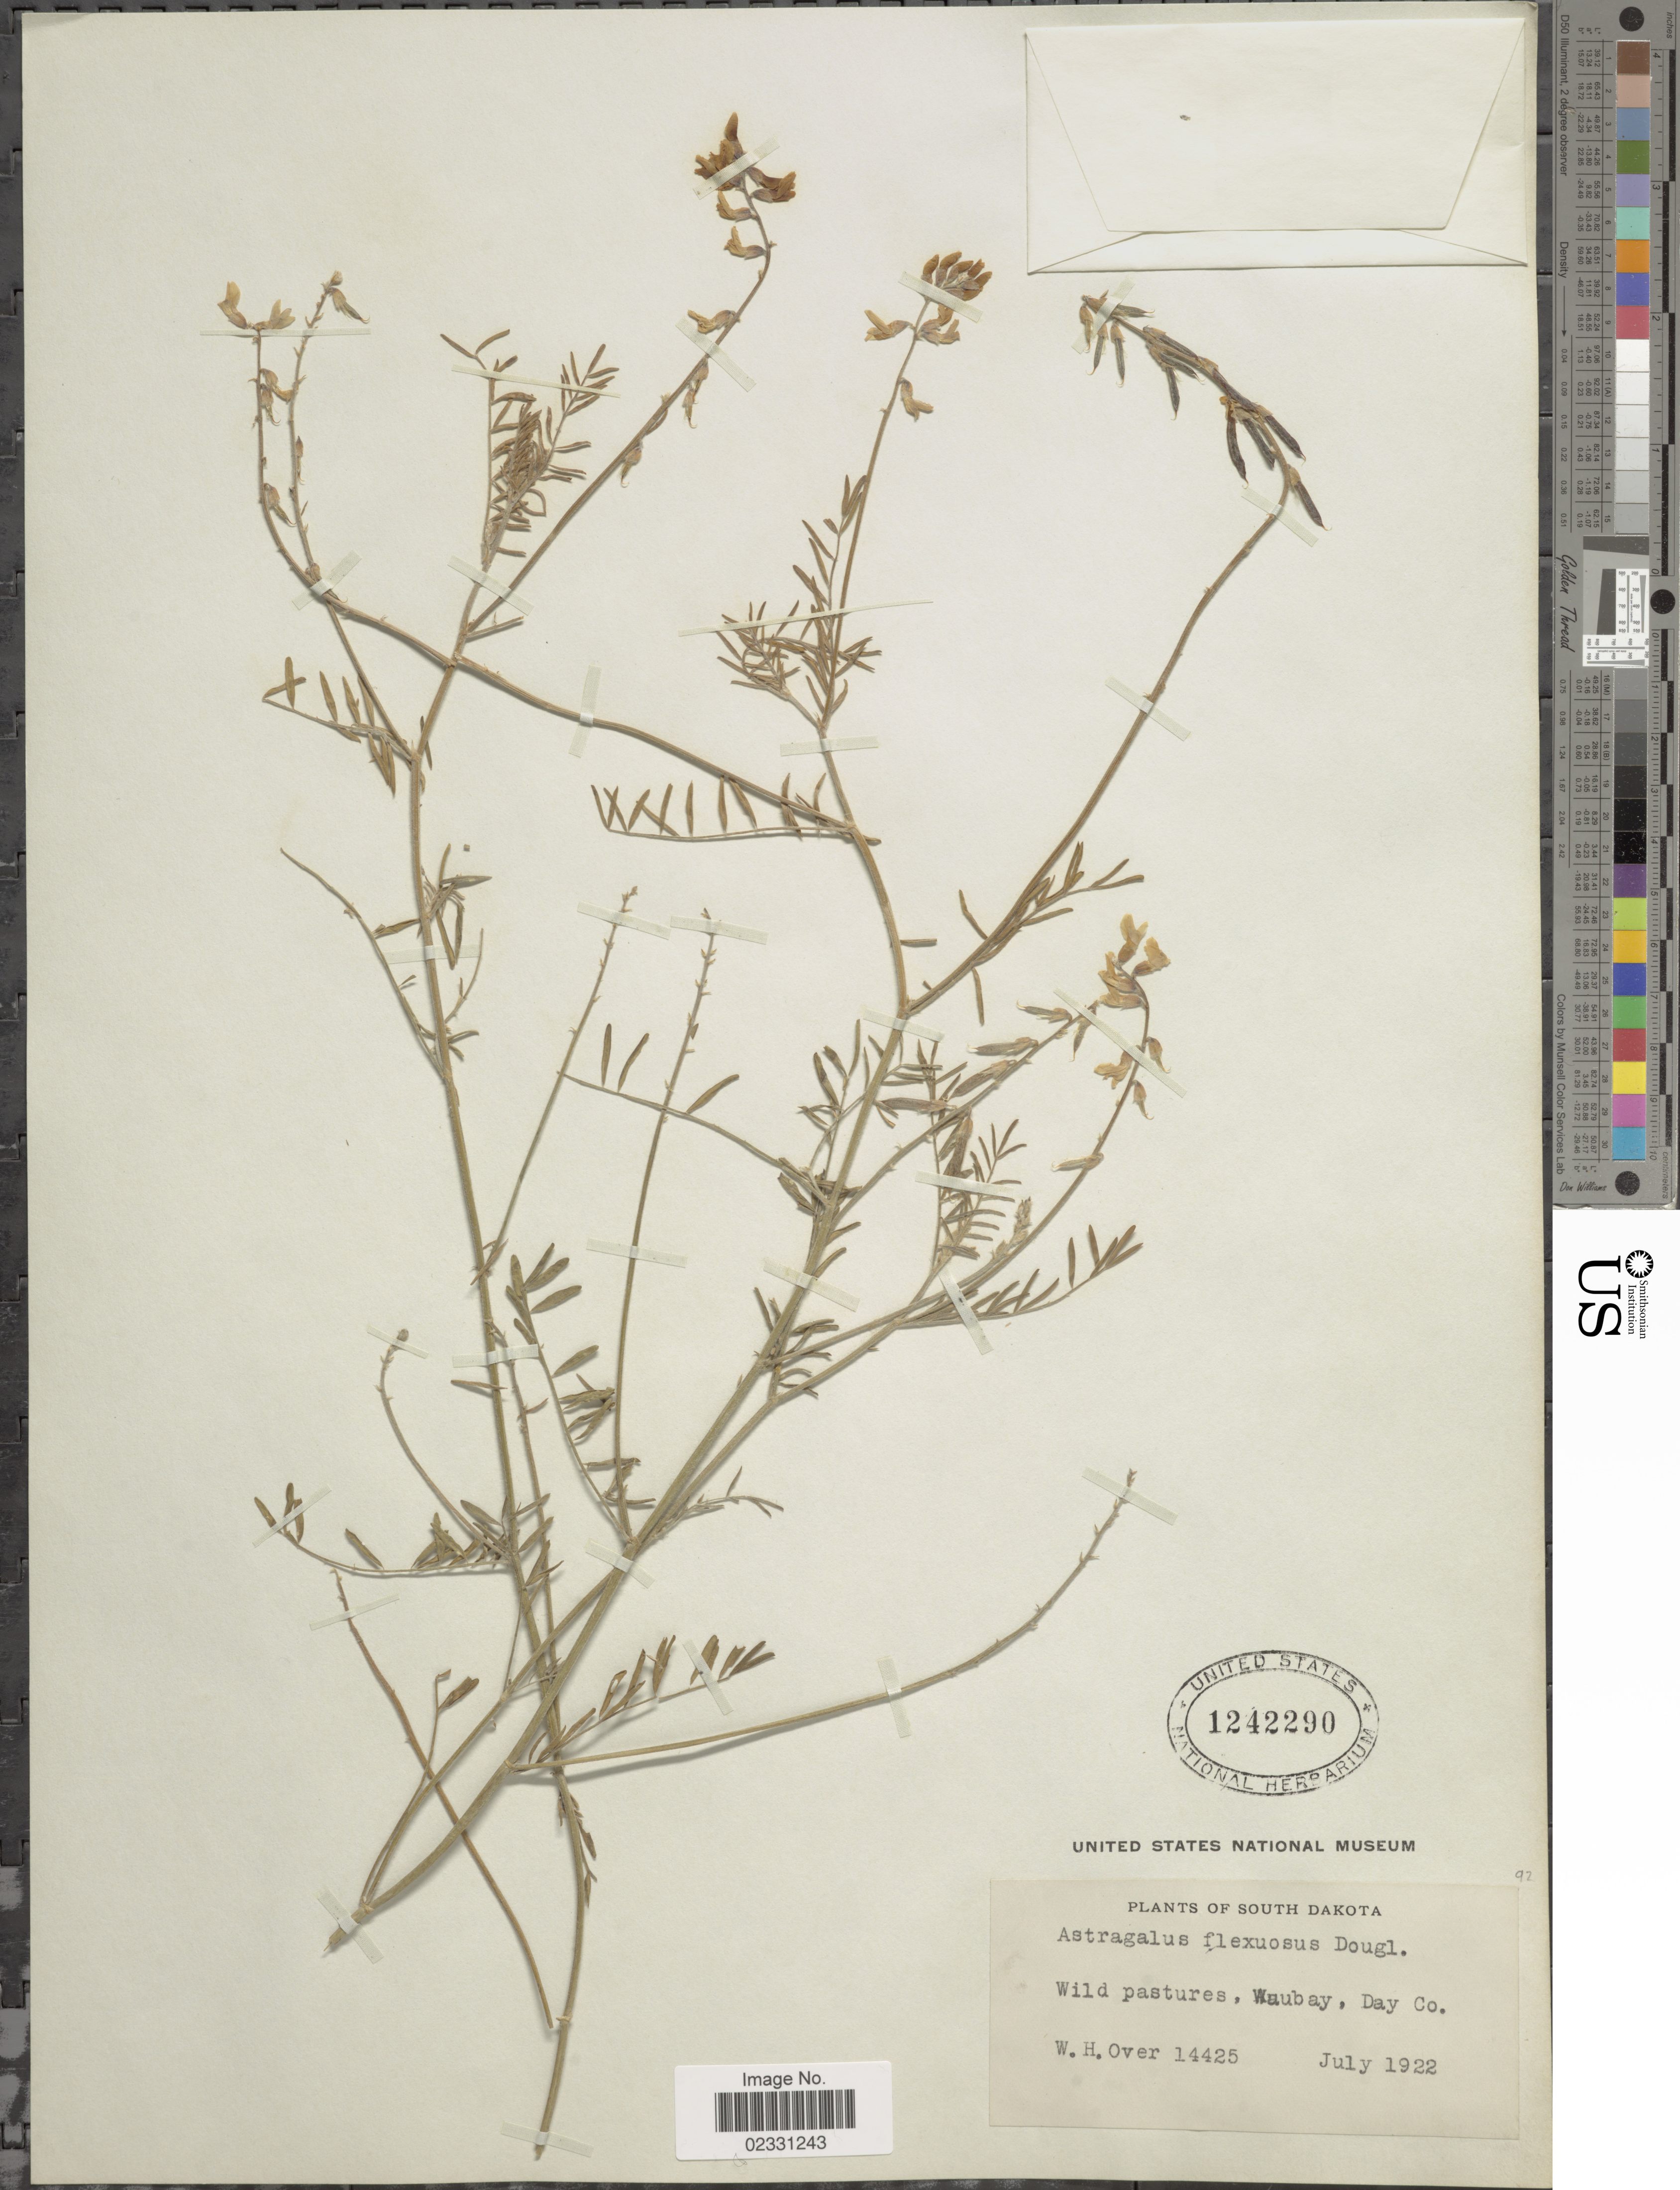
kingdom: Plantae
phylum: Tracheophyta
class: Magnoliopsida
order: Fabales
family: Fabaceae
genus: Astragalus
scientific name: Astragalus flexuosus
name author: (Hook.) Douglas ex G. Don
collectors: W. Over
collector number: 14425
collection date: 1922-07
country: United States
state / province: South Dakota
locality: Waubay, Day Co.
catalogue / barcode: US 1242290